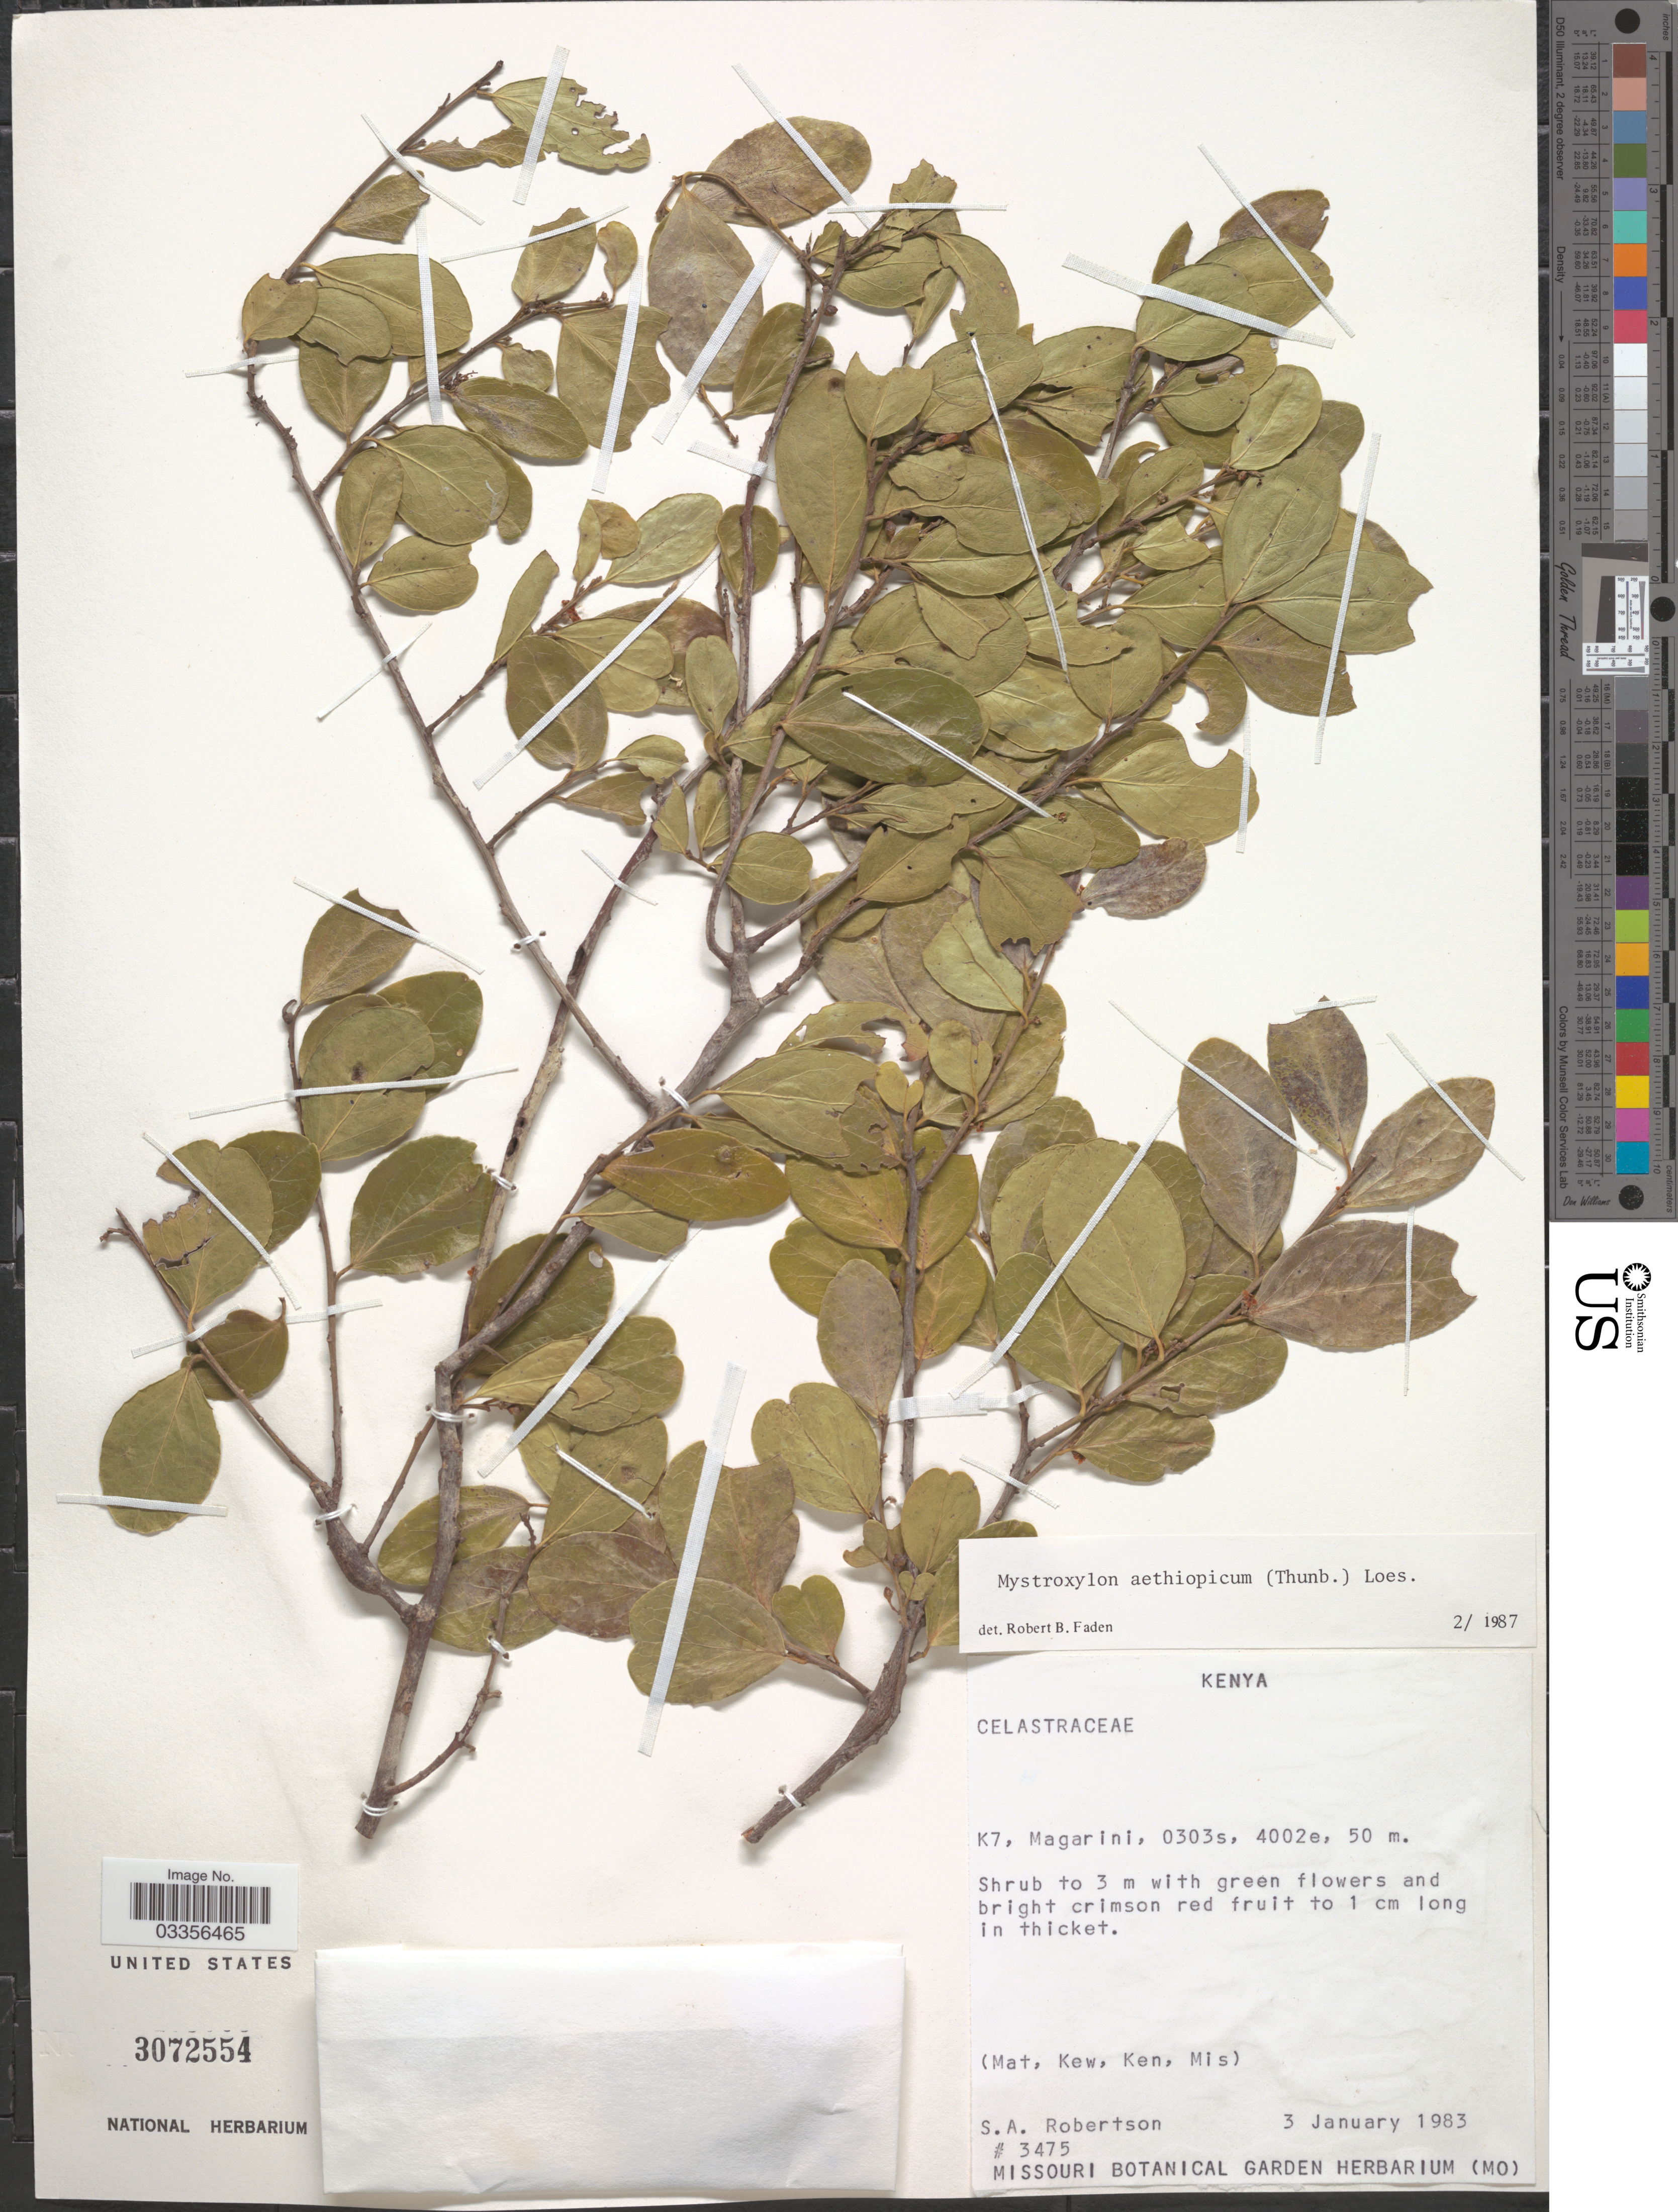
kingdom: Plantae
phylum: Tracheophyta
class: Magnoliopsida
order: Celastrales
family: Celastraceae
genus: Mystroxylon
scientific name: Mystroxylon aethiopicum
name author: (Thunb.) Loes.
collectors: S. A. Robertson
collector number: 3475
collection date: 1983-01-03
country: Kenya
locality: K7, Magarini.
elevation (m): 50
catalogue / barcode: US 3072554